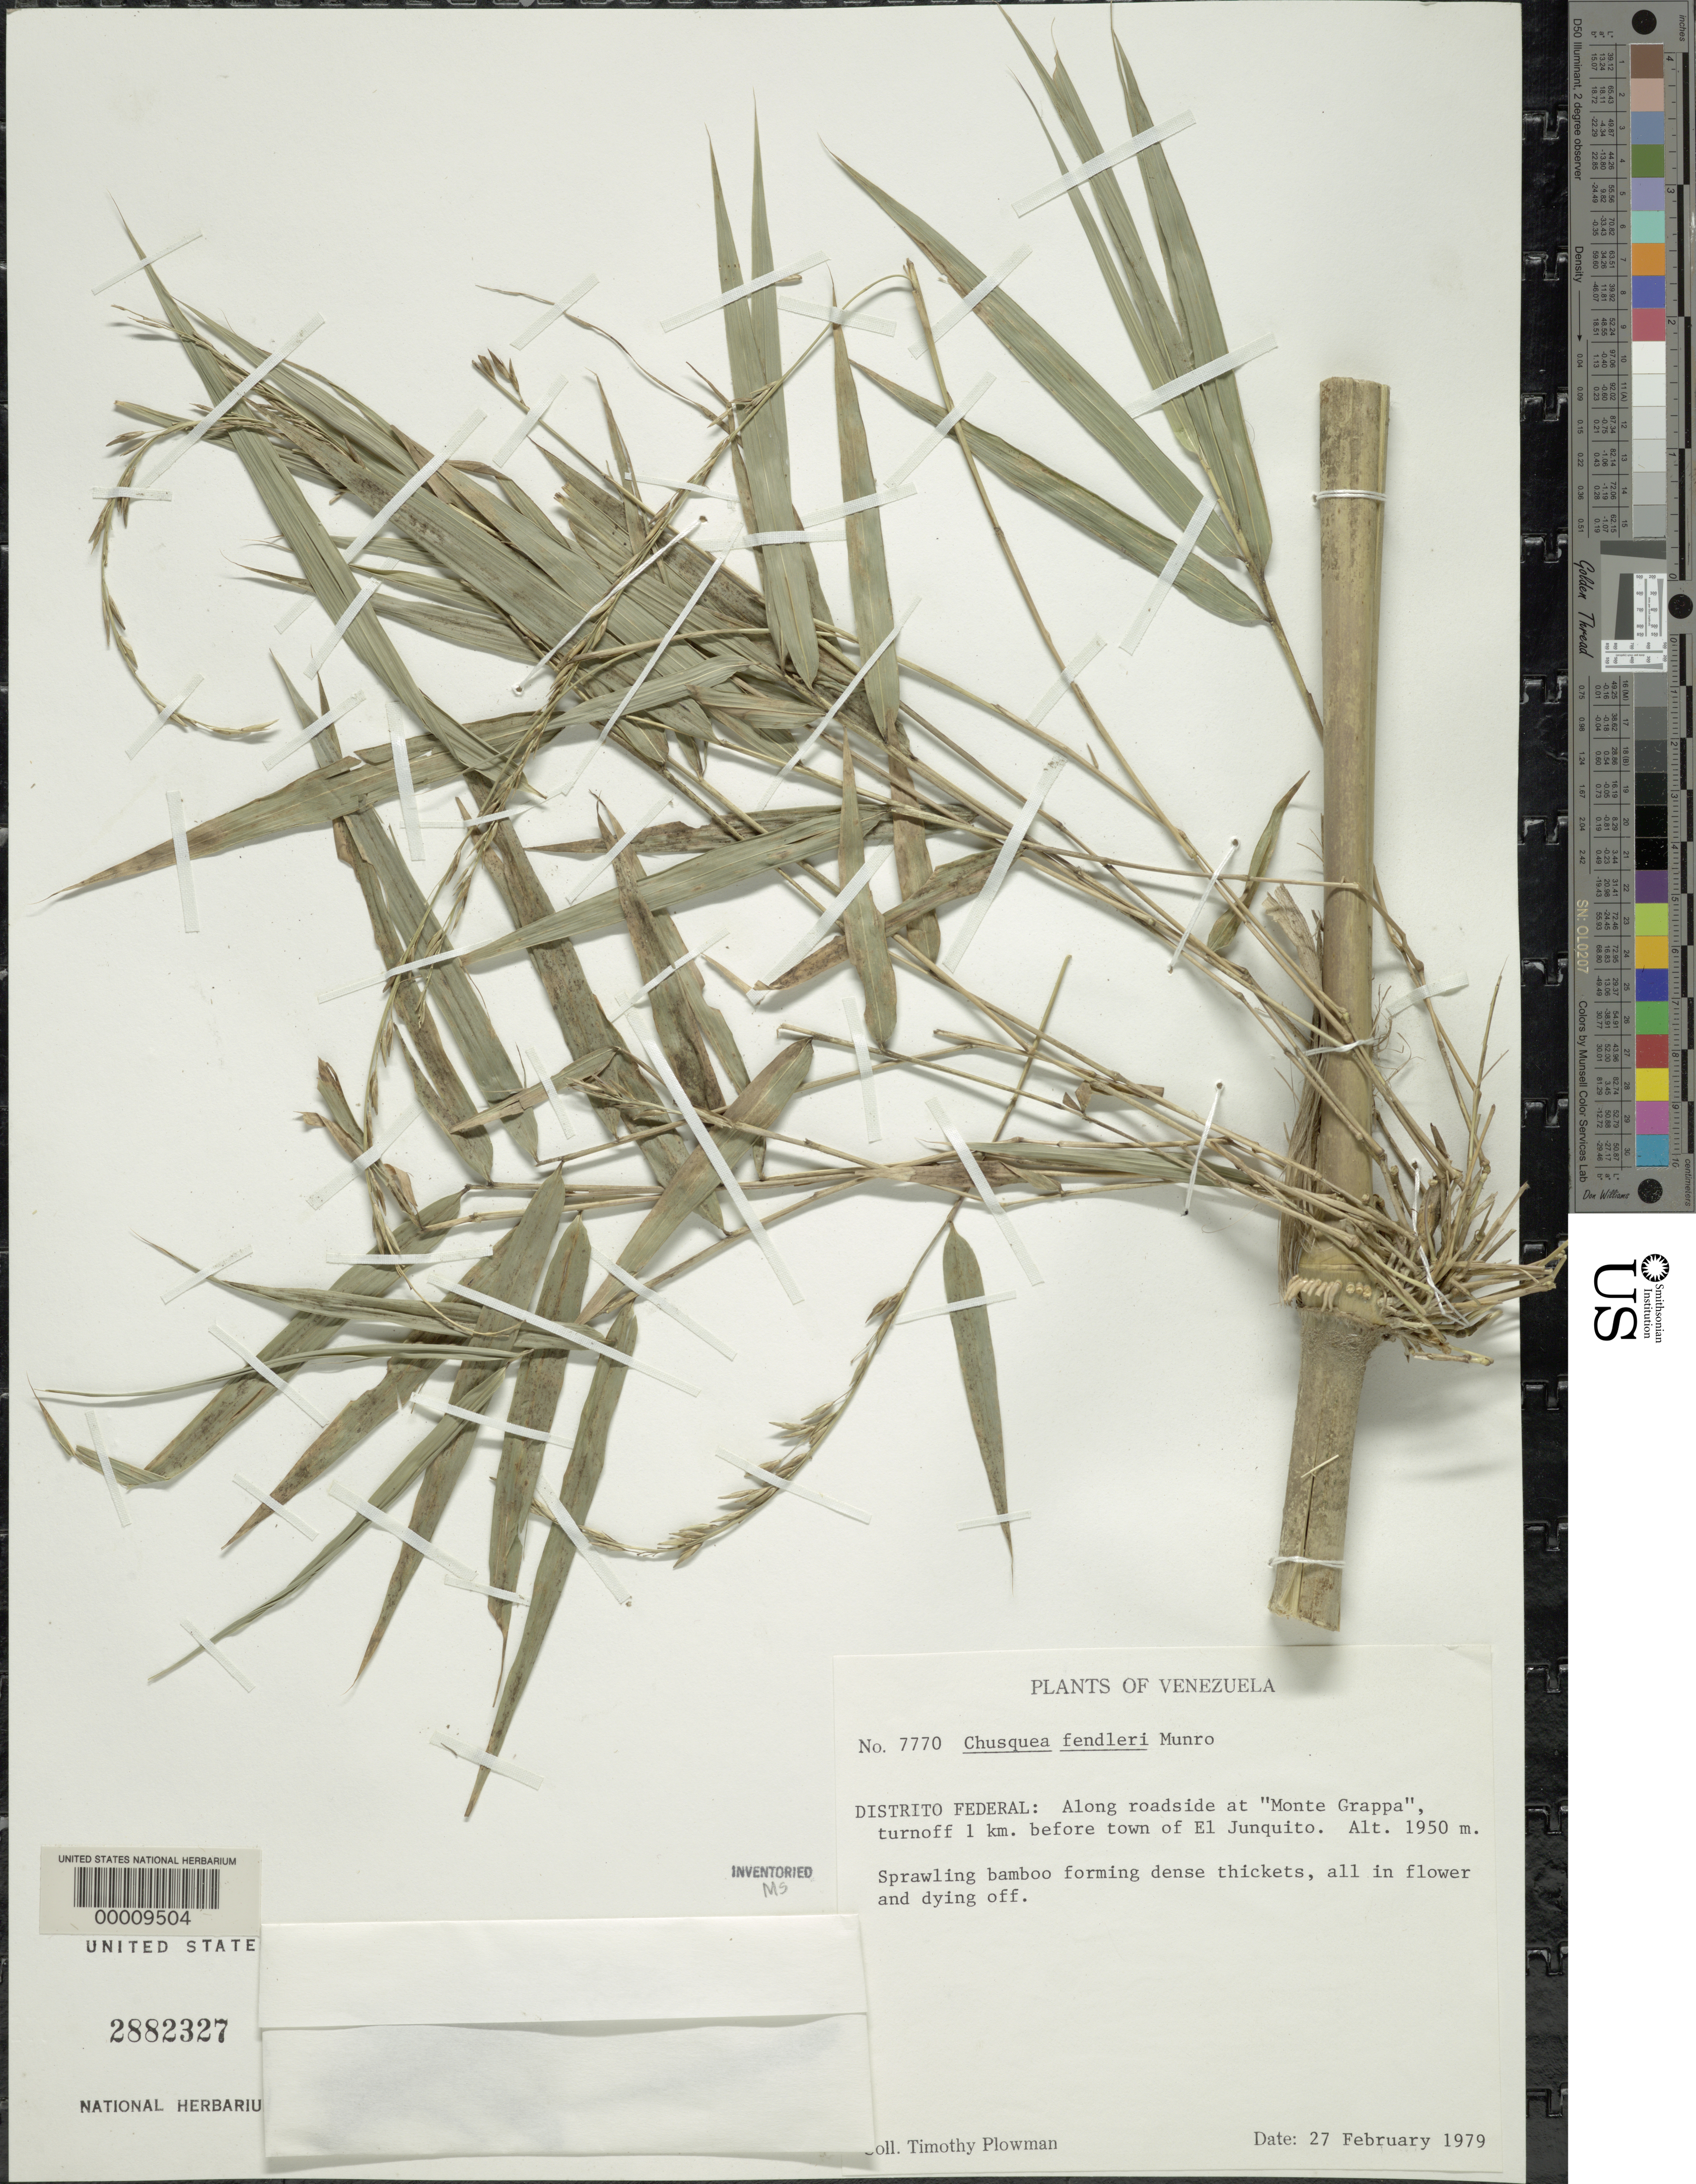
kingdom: Plantae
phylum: Tracheophyta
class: Liliopsida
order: Poales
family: Poaceae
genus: Chusquea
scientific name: Chusquea fendleri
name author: Munro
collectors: T. Plowman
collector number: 7770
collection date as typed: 27 Feb 1979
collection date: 1979-02-27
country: Venezuela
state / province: Distrito Federal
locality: El junquito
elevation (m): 1950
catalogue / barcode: US 2882327